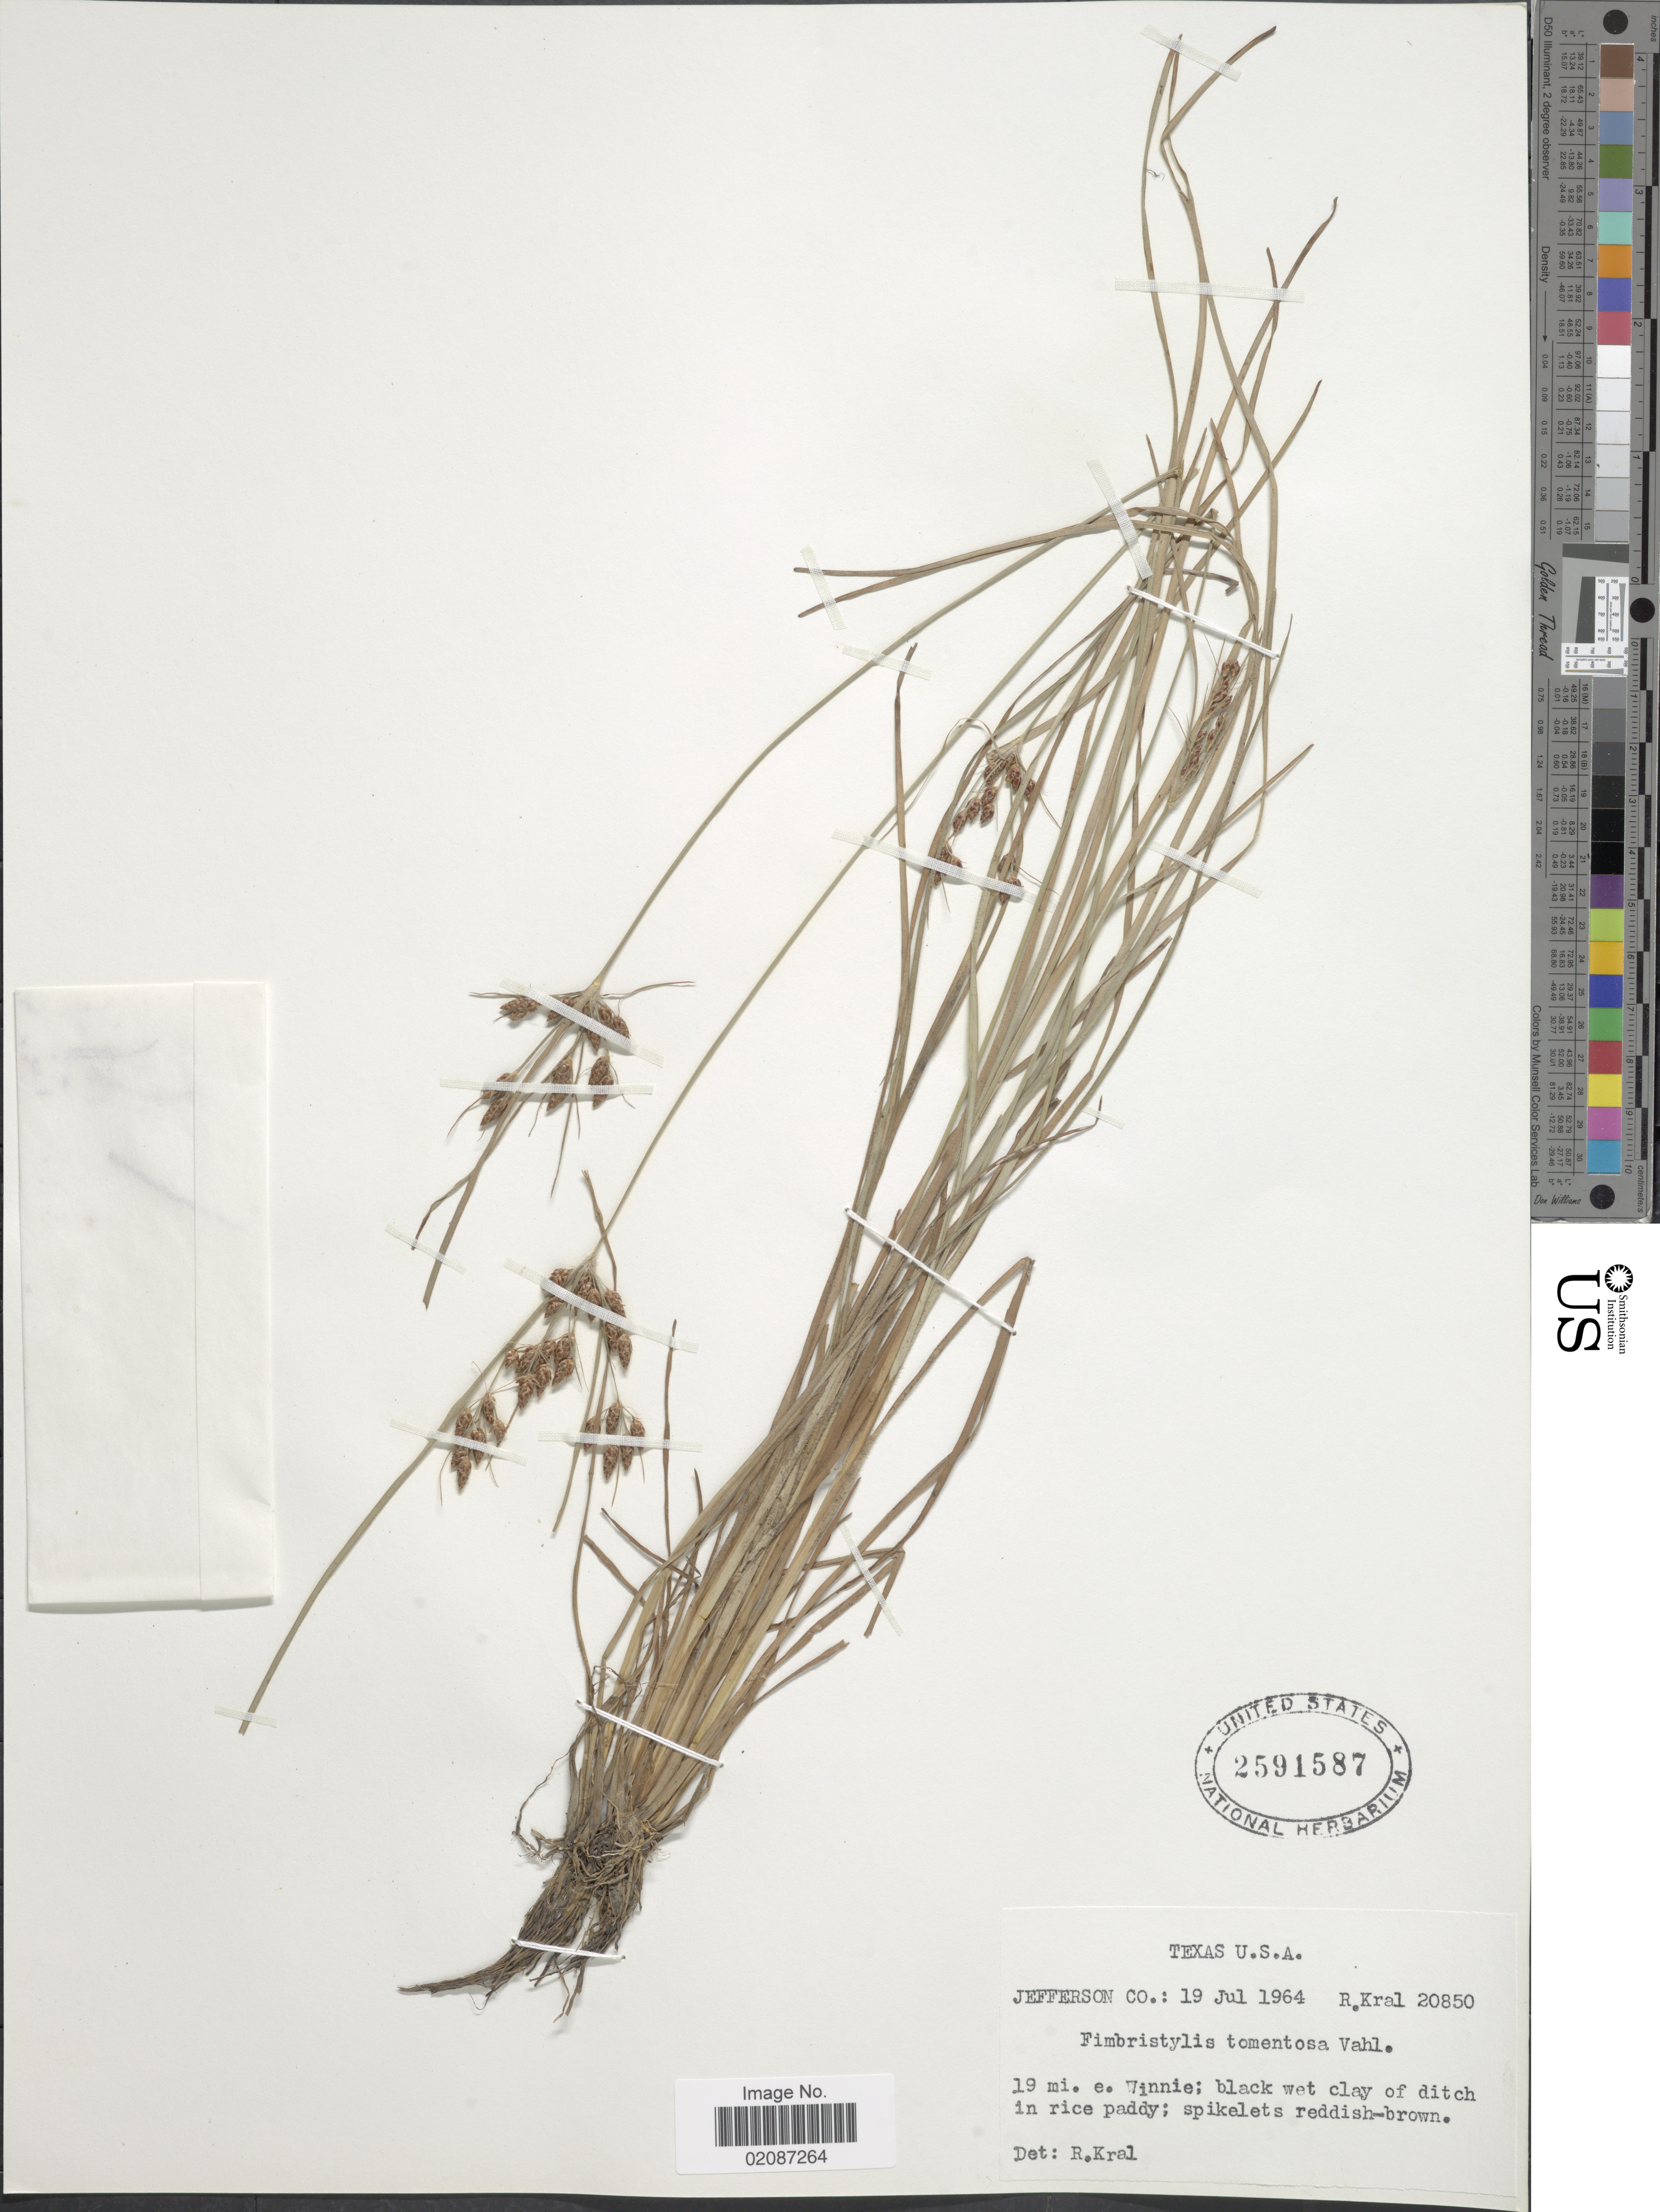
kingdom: Plantae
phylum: Tracheophyta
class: Liliopsida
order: Poales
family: Cyperaceae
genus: Fimbristylis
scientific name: Fimbristylis tomentosa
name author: Vahl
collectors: R. Kral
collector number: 20850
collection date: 1964-07-19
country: United States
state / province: Texas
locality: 19 mi. e. Winnie; black wet clay of ditch rice paddy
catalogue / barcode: US 2591587